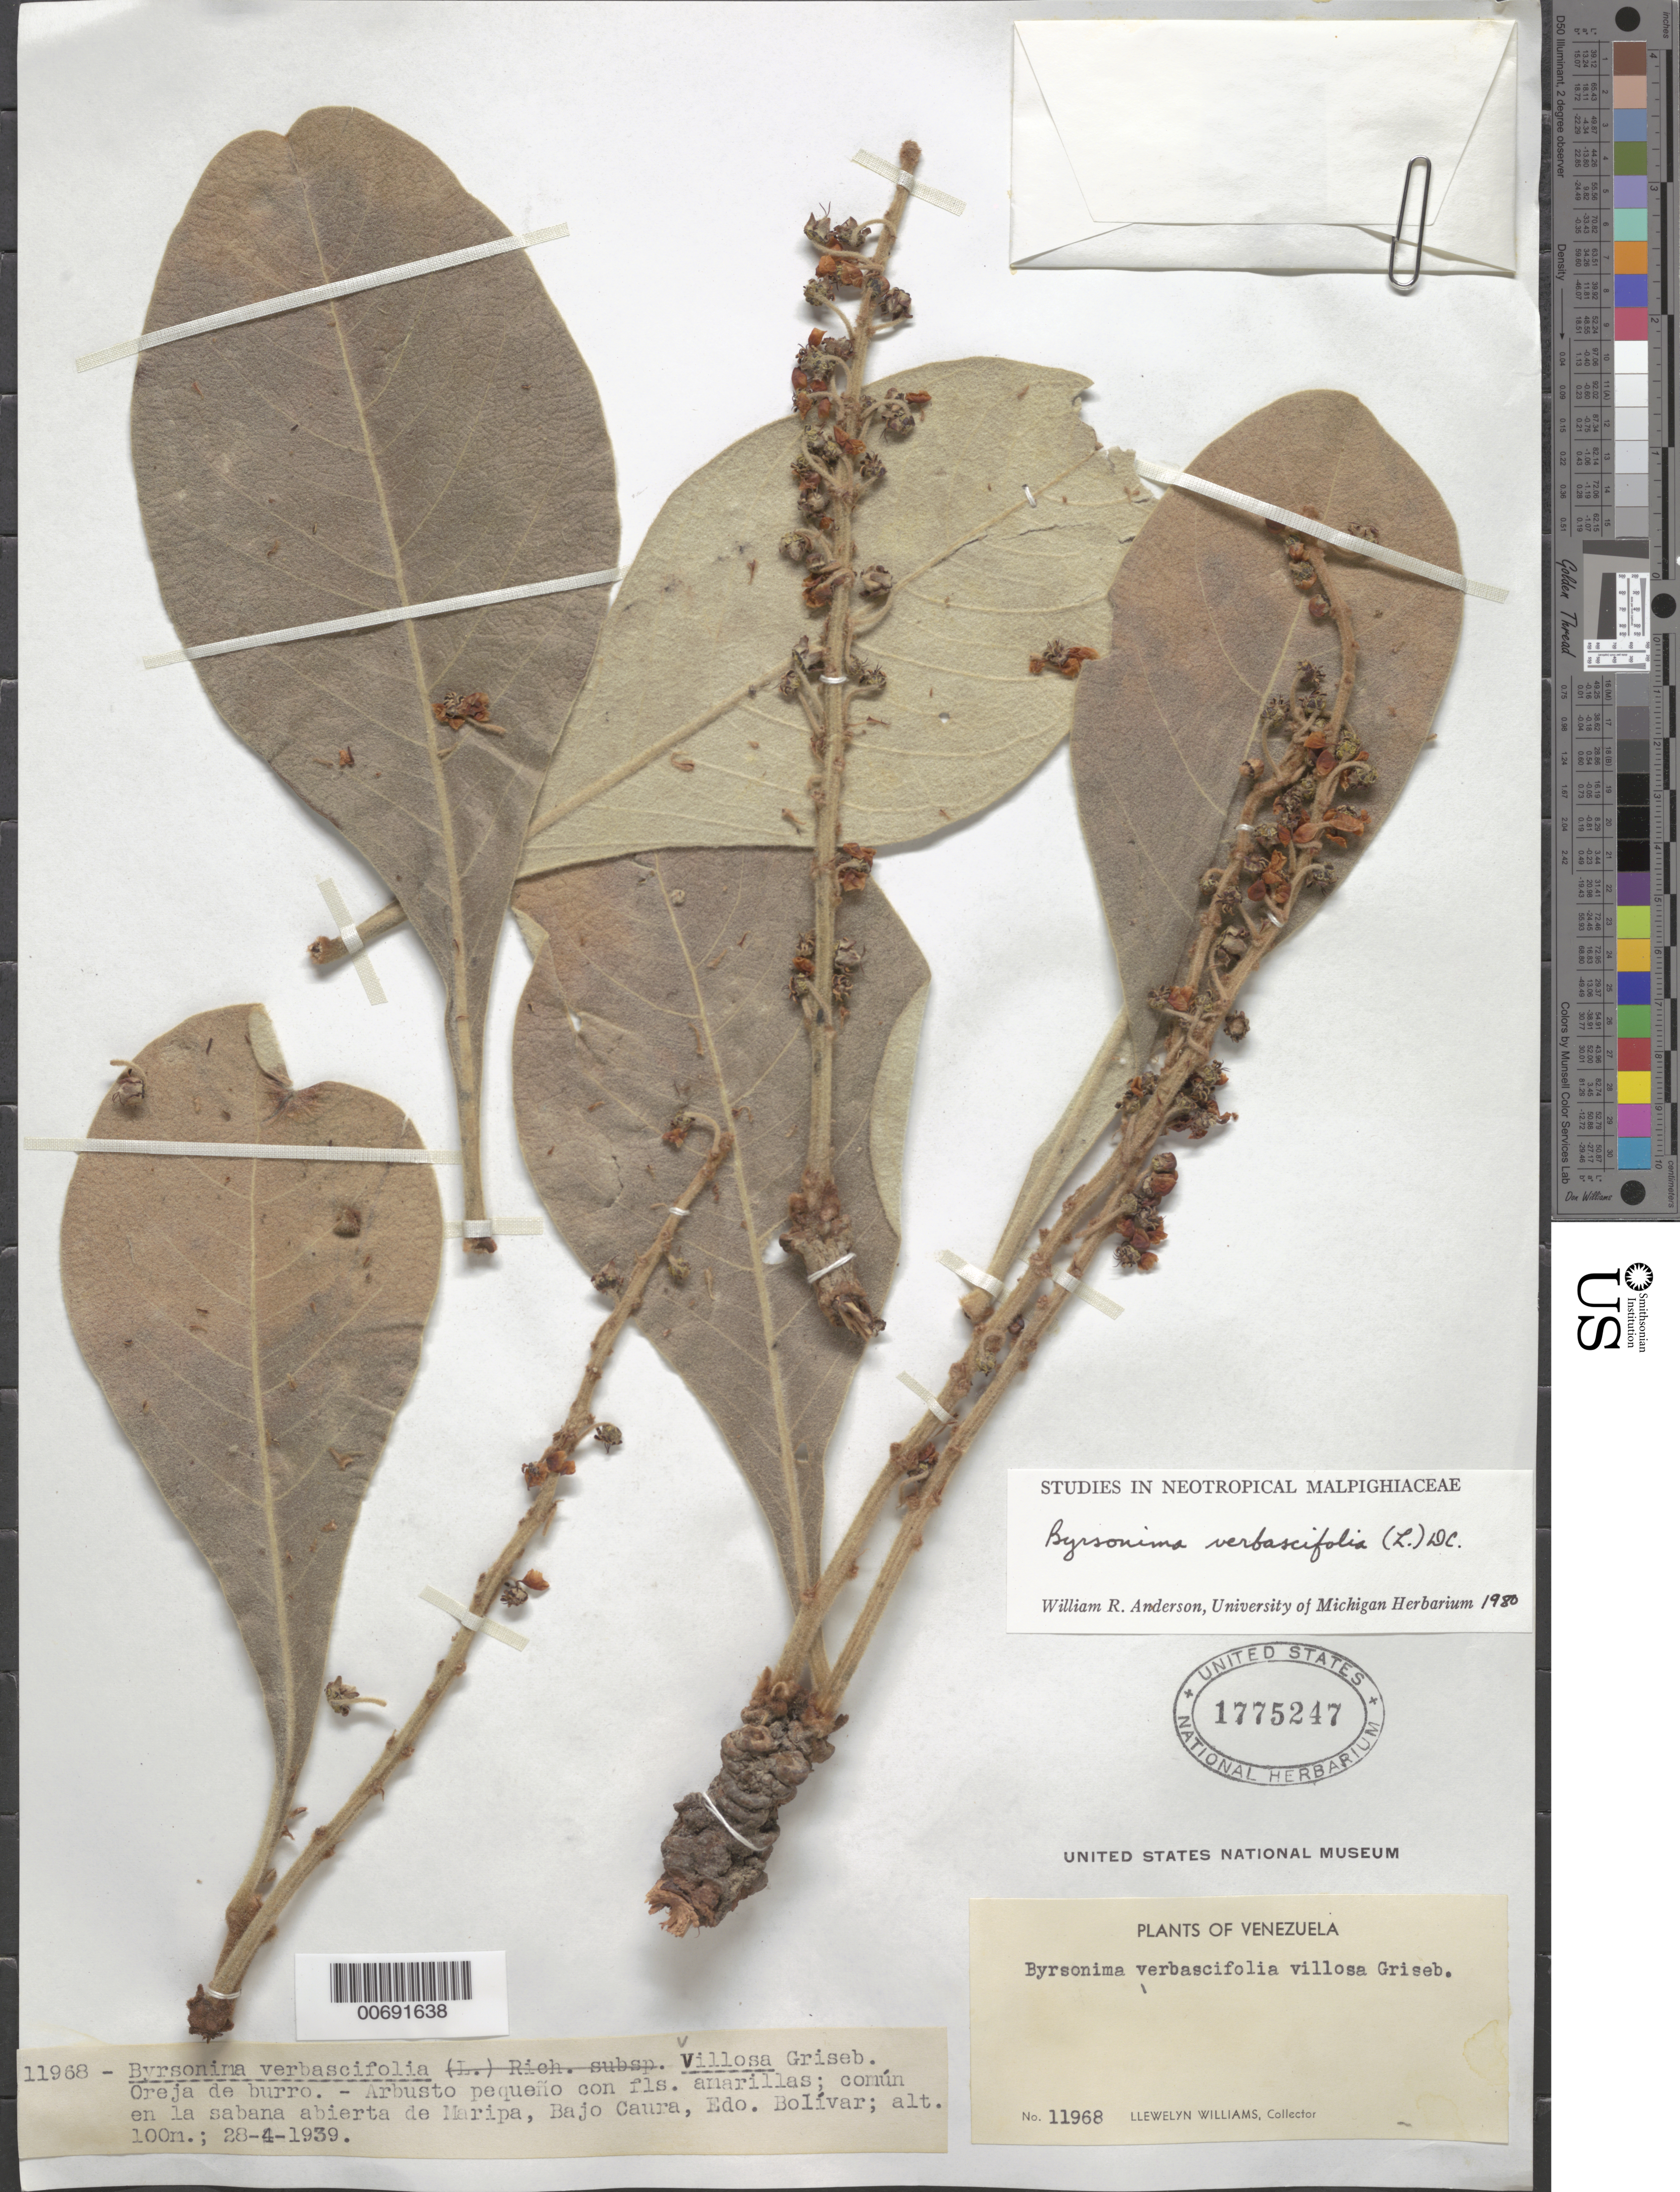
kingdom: Plantae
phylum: Tracheophyta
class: Magnoliopsida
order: Malpighiales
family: Malpighiaceae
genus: Byrsonima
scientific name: Byrsonima verbascifolia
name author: (L.) DC.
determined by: Anderson, W. R., (MICH), University of Michigan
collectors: Ll. Williams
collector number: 11968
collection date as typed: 28-Apr-39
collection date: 1939-04-28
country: Venezuela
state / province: Bolívar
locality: Maripa, Bajo Caura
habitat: Savanna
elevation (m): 100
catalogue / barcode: US 1775247